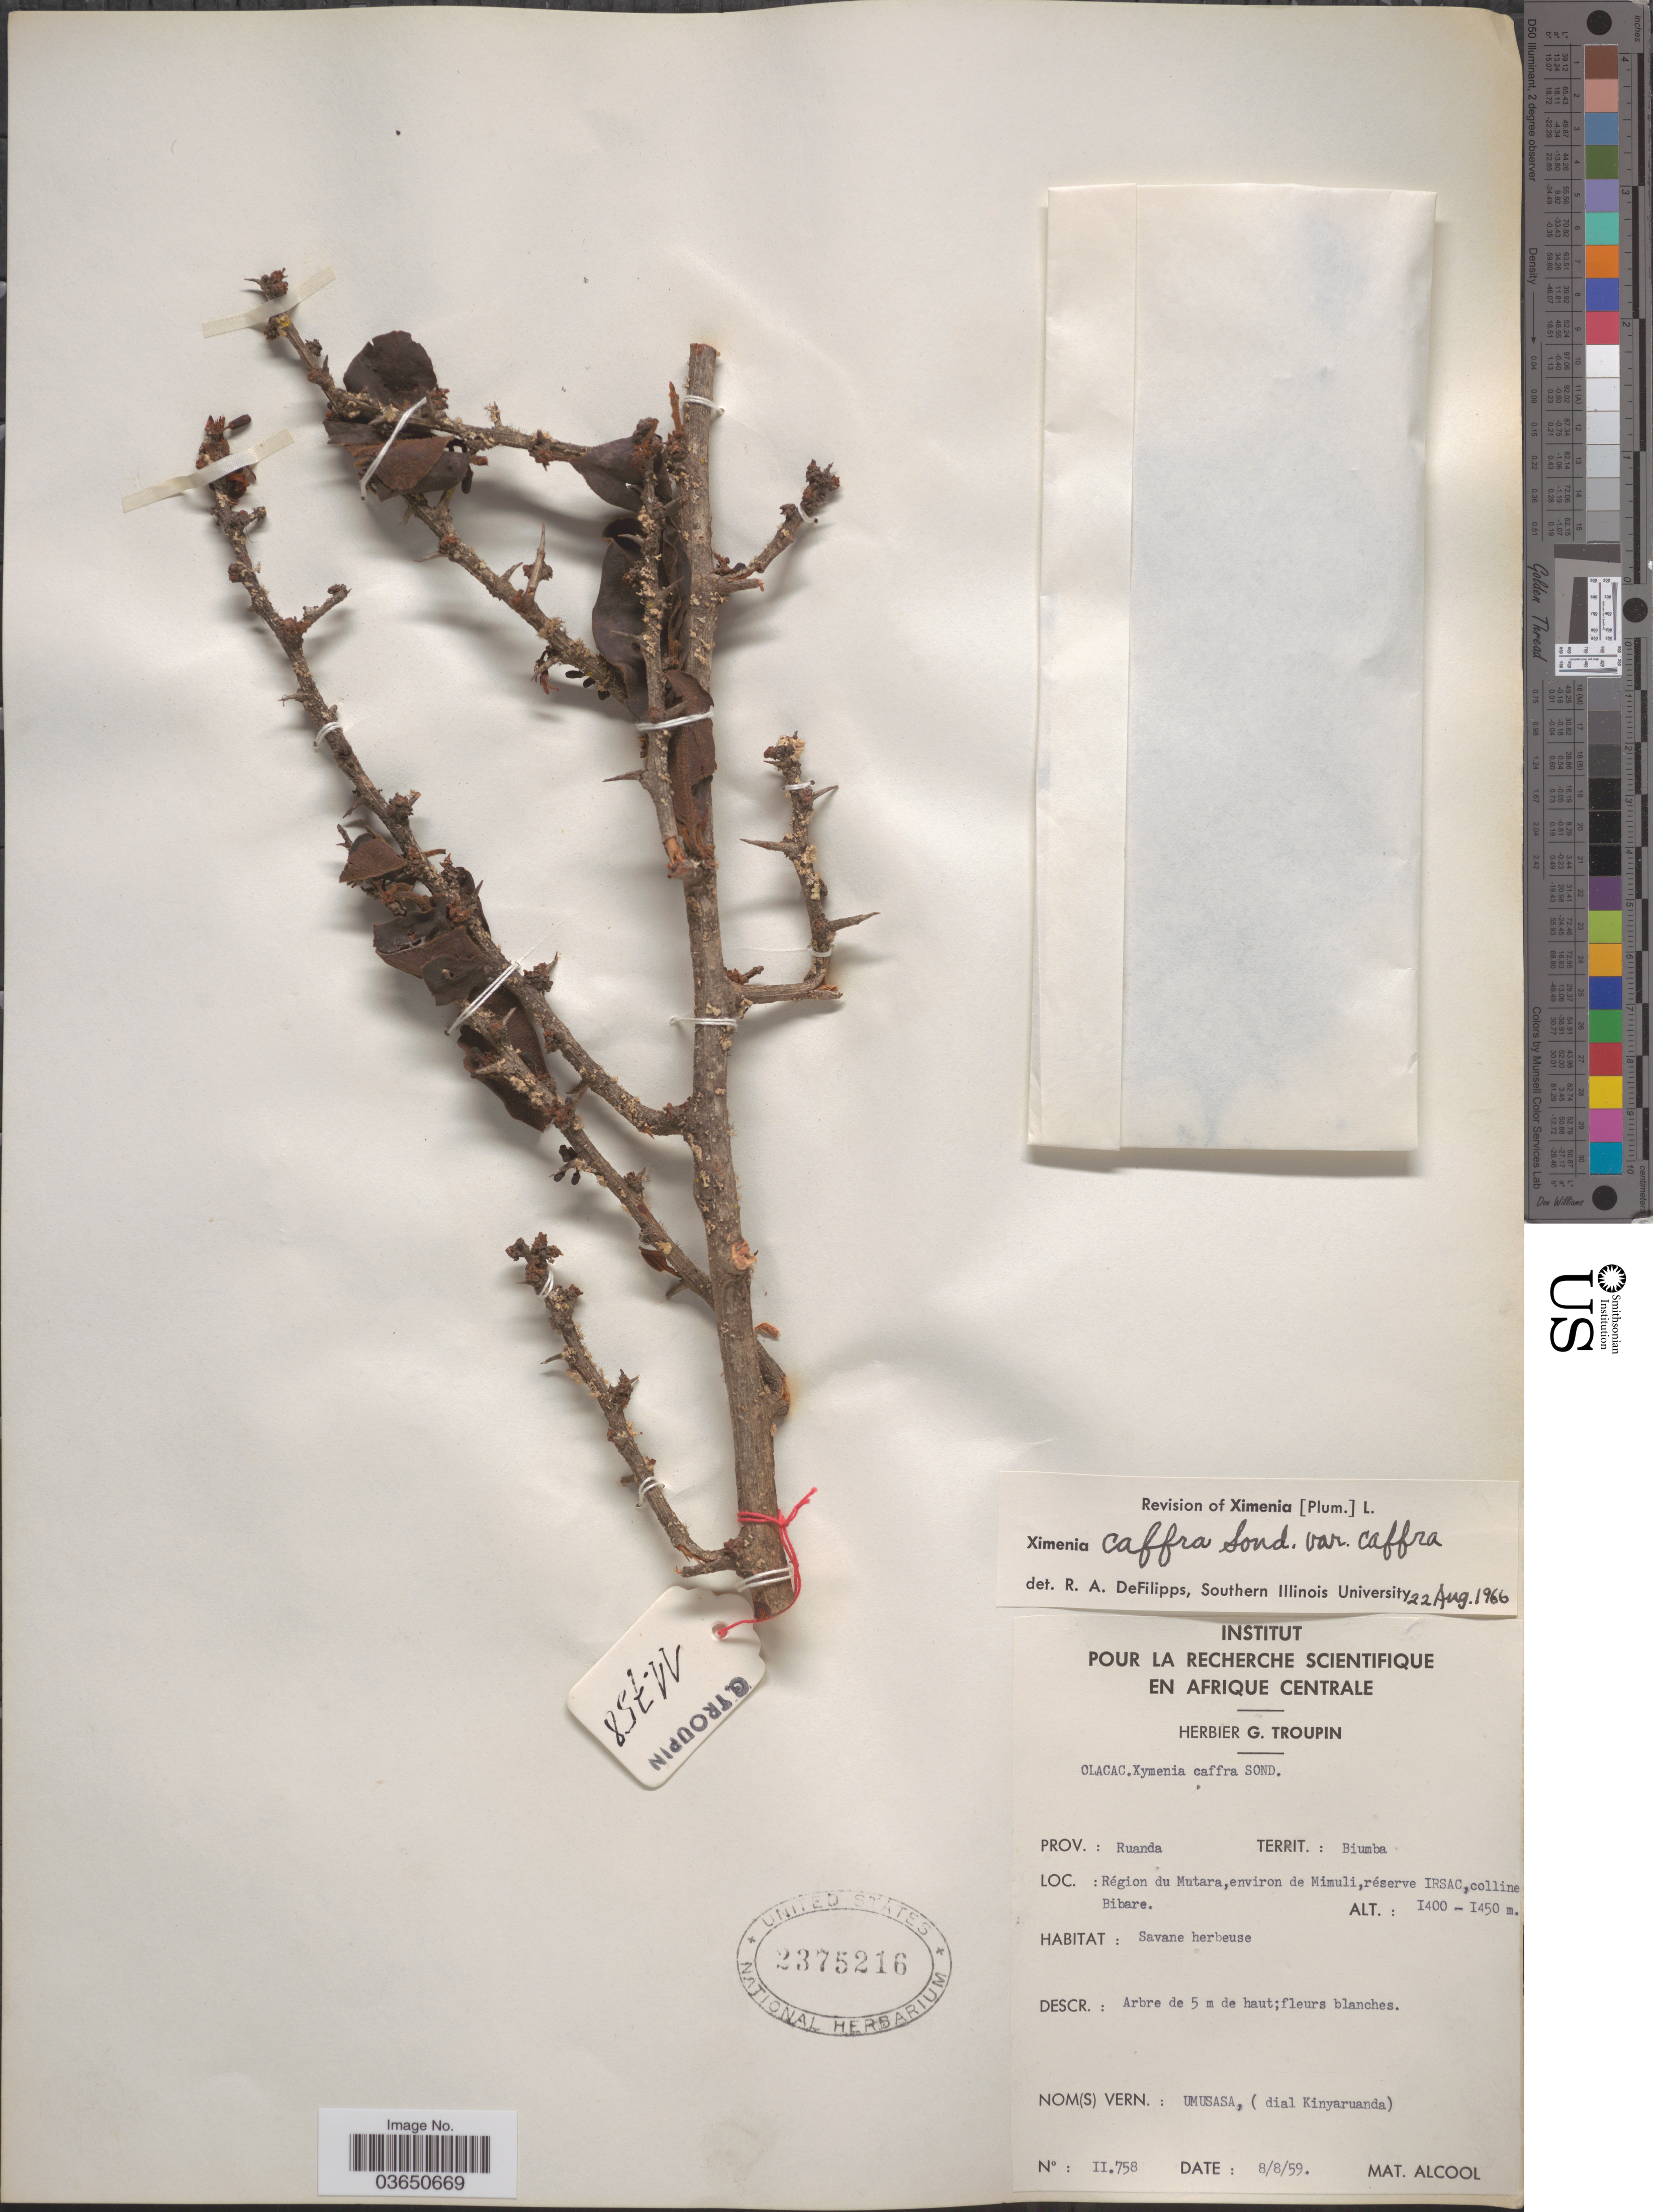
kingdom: Plantae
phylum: Tracheophyta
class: Magnoliopsida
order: Santalales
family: Ximeniaceae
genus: Ximenia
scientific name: Ximenia caffra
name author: Sond.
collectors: ex herb. G. Troupin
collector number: II758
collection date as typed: Transcribed d/m/y: 8/8/59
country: Rwanda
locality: Prov.: Ruanda. Territ.: Biumba. Région du Mutara, environ de Mimuli, réserve IRSAC, colline Bibare.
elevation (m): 1400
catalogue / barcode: US 2375216